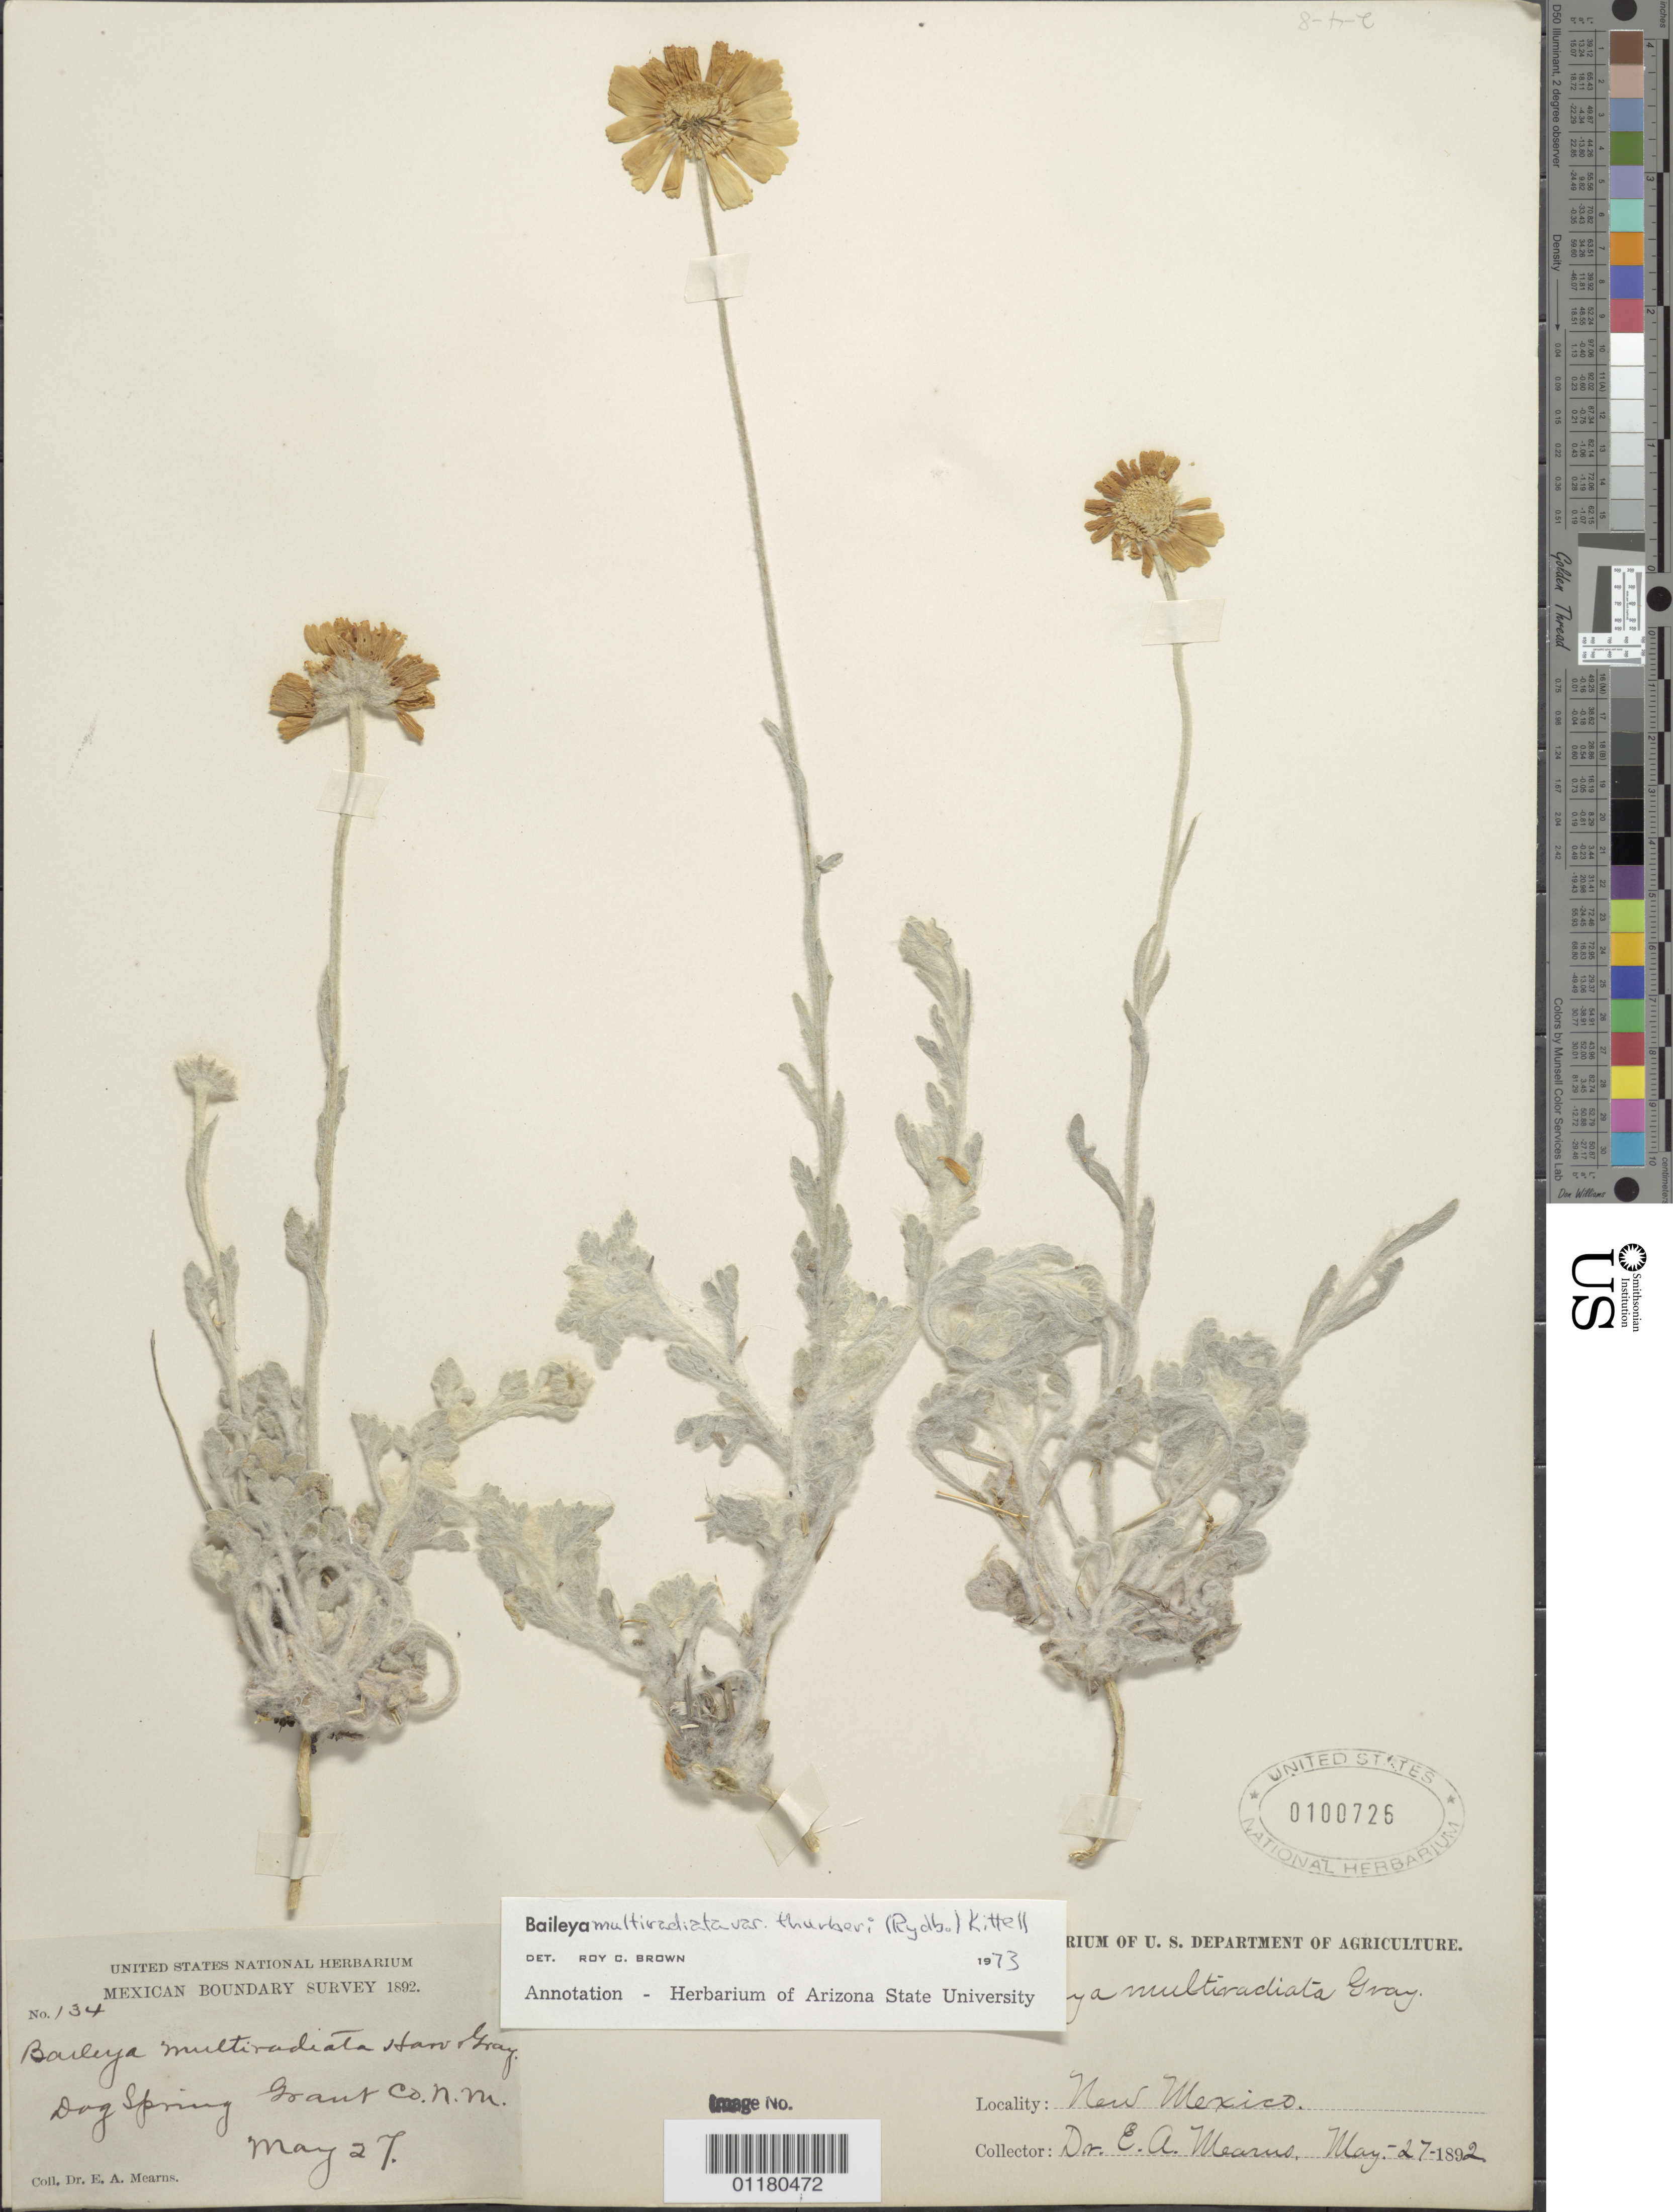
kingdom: Plantae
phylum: Tracheophyta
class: Magnoliopsida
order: Asterales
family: Asteraceae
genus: Baileya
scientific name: Baileya thurberi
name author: Rydb.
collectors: E. A. Mearns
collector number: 134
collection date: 1892-05-27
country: United States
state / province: New Mexico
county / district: Grant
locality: Dog Spring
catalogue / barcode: US 100726